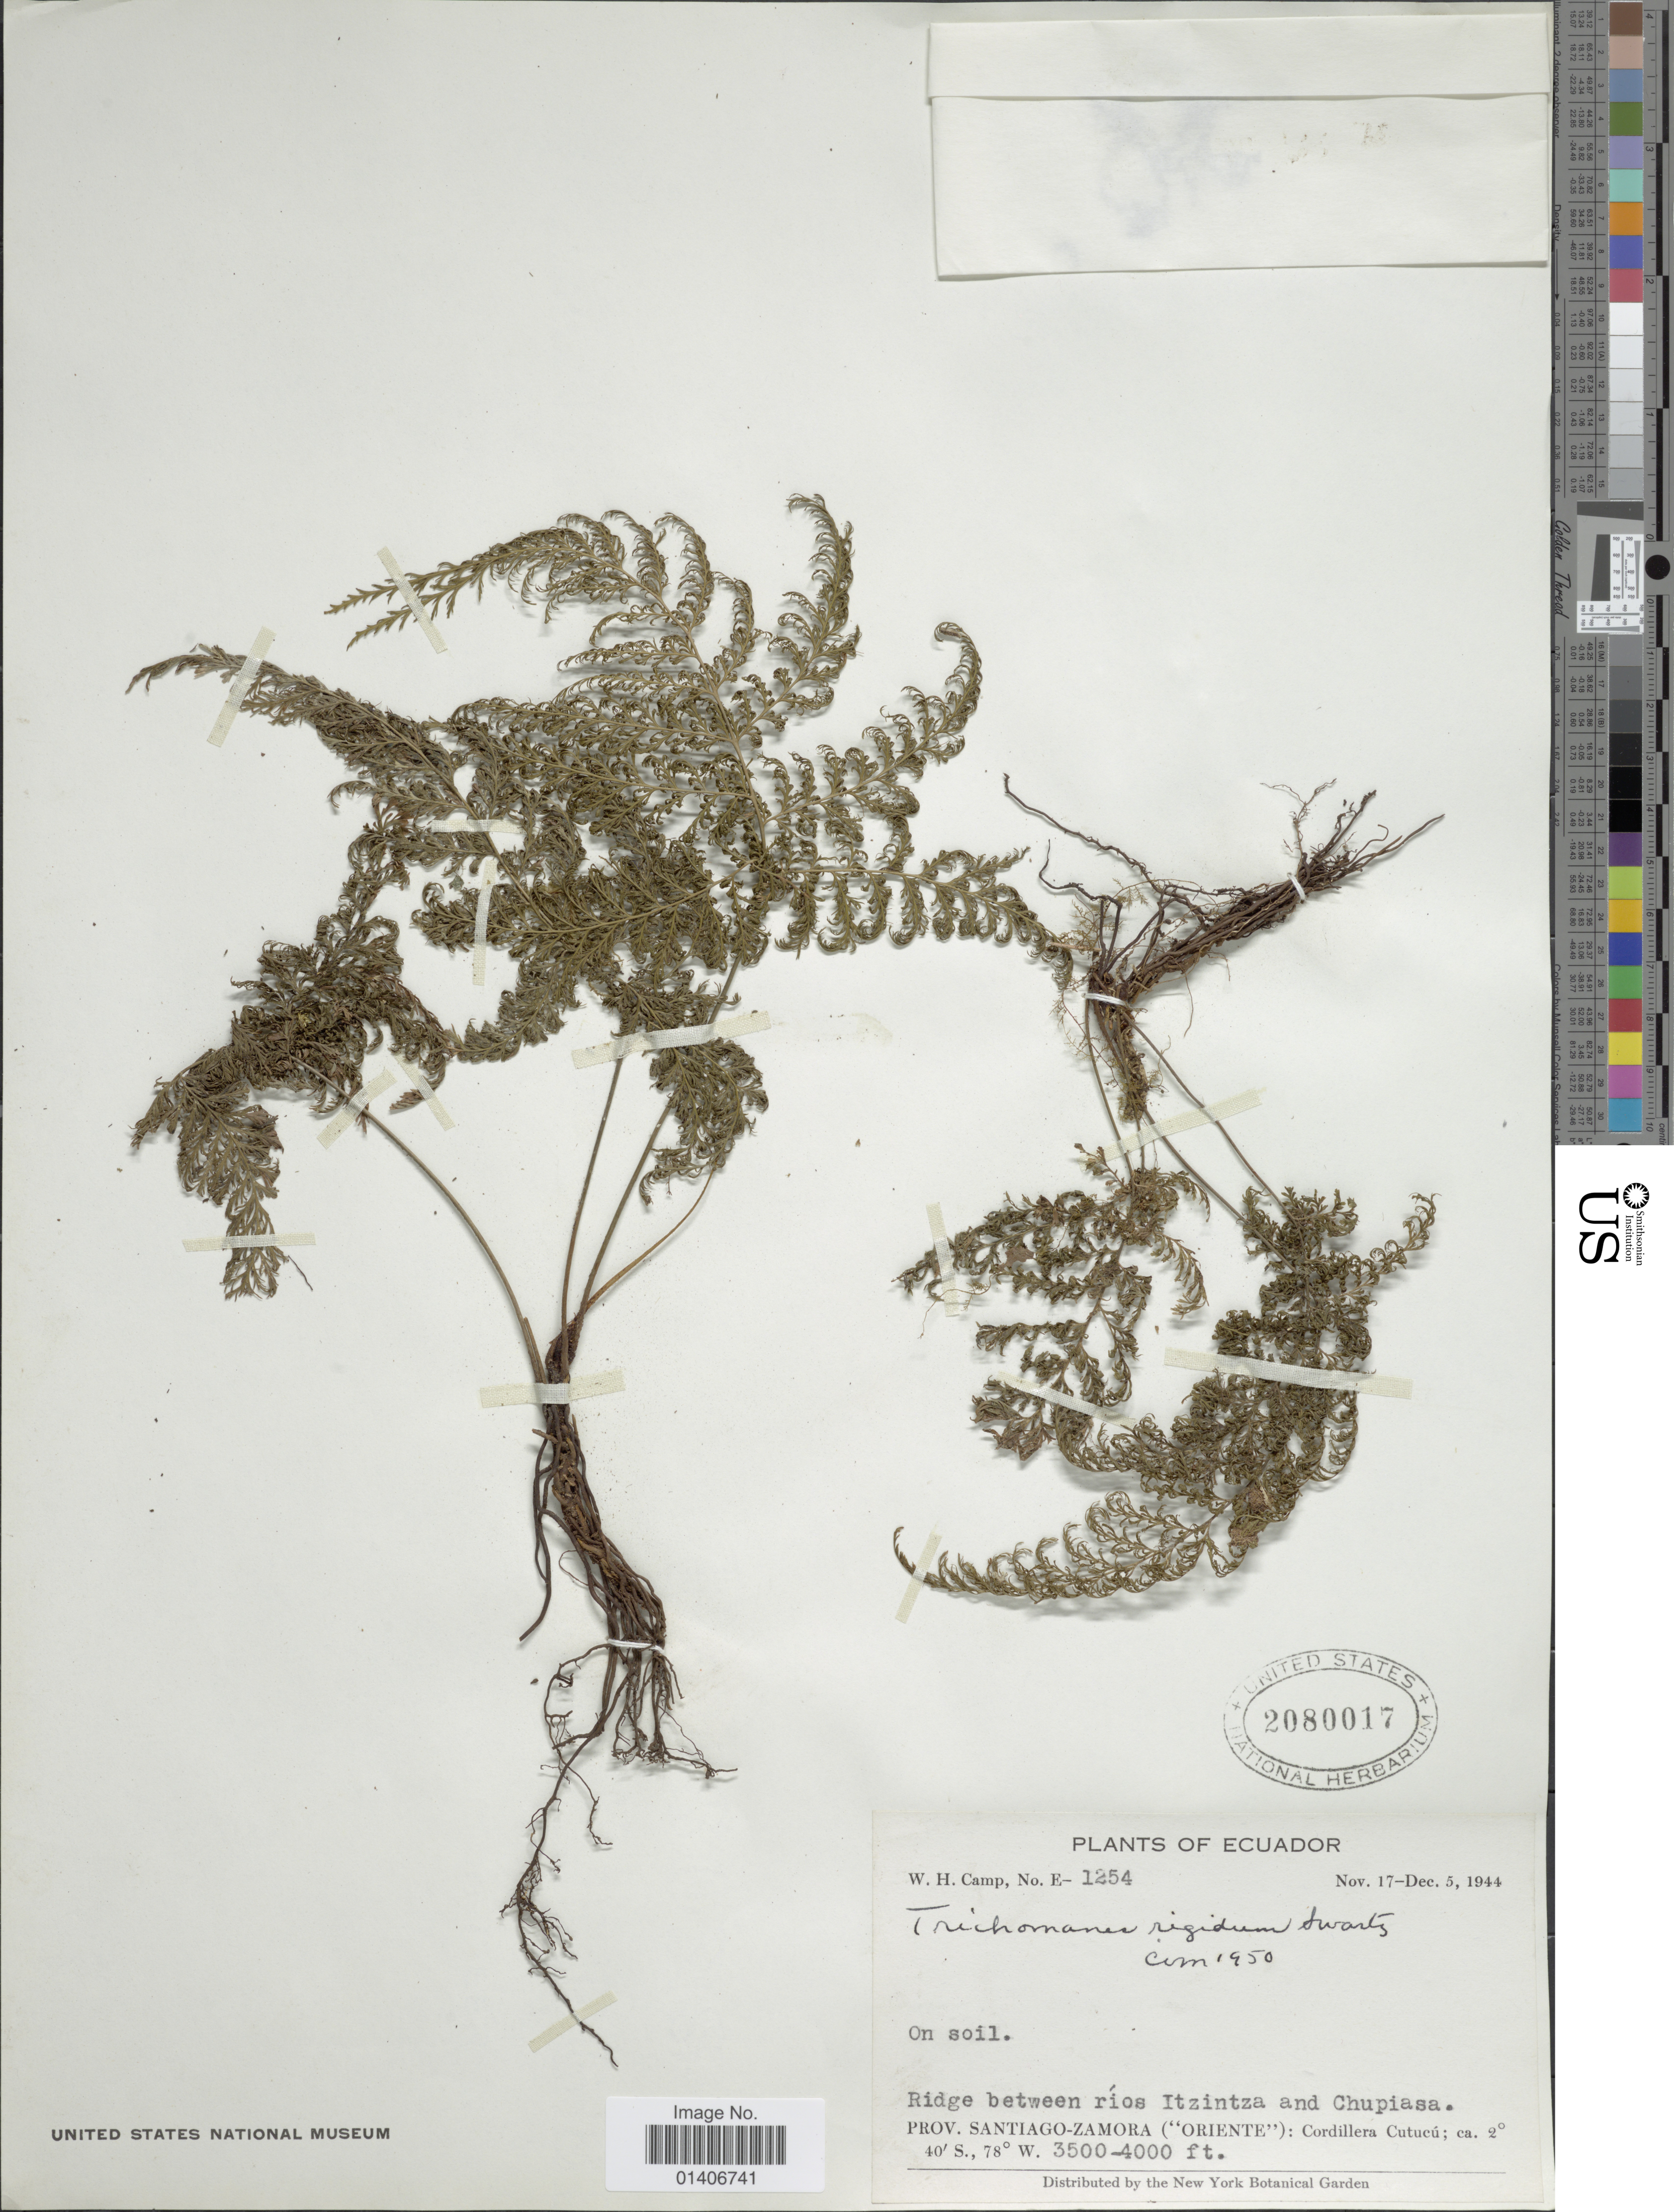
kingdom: Plantae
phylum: Tracheophyta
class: Polypodiopsida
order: Hymenophyllales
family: Hymenophyllaceae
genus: Abrodictyum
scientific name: Abrodictyum rigidum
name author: (Sw.) Ebihara & Dubuisson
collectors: W. H. Camp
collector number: E-1254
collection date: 1944-11-17/1944-12-05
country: Ecuador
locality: Ridge between ríos Itzintza and Chupiasa, Prov. Santiago-Zamora ('Oriente') Cordillerqa Cutucú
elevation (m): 1067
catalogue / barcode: US 2080017